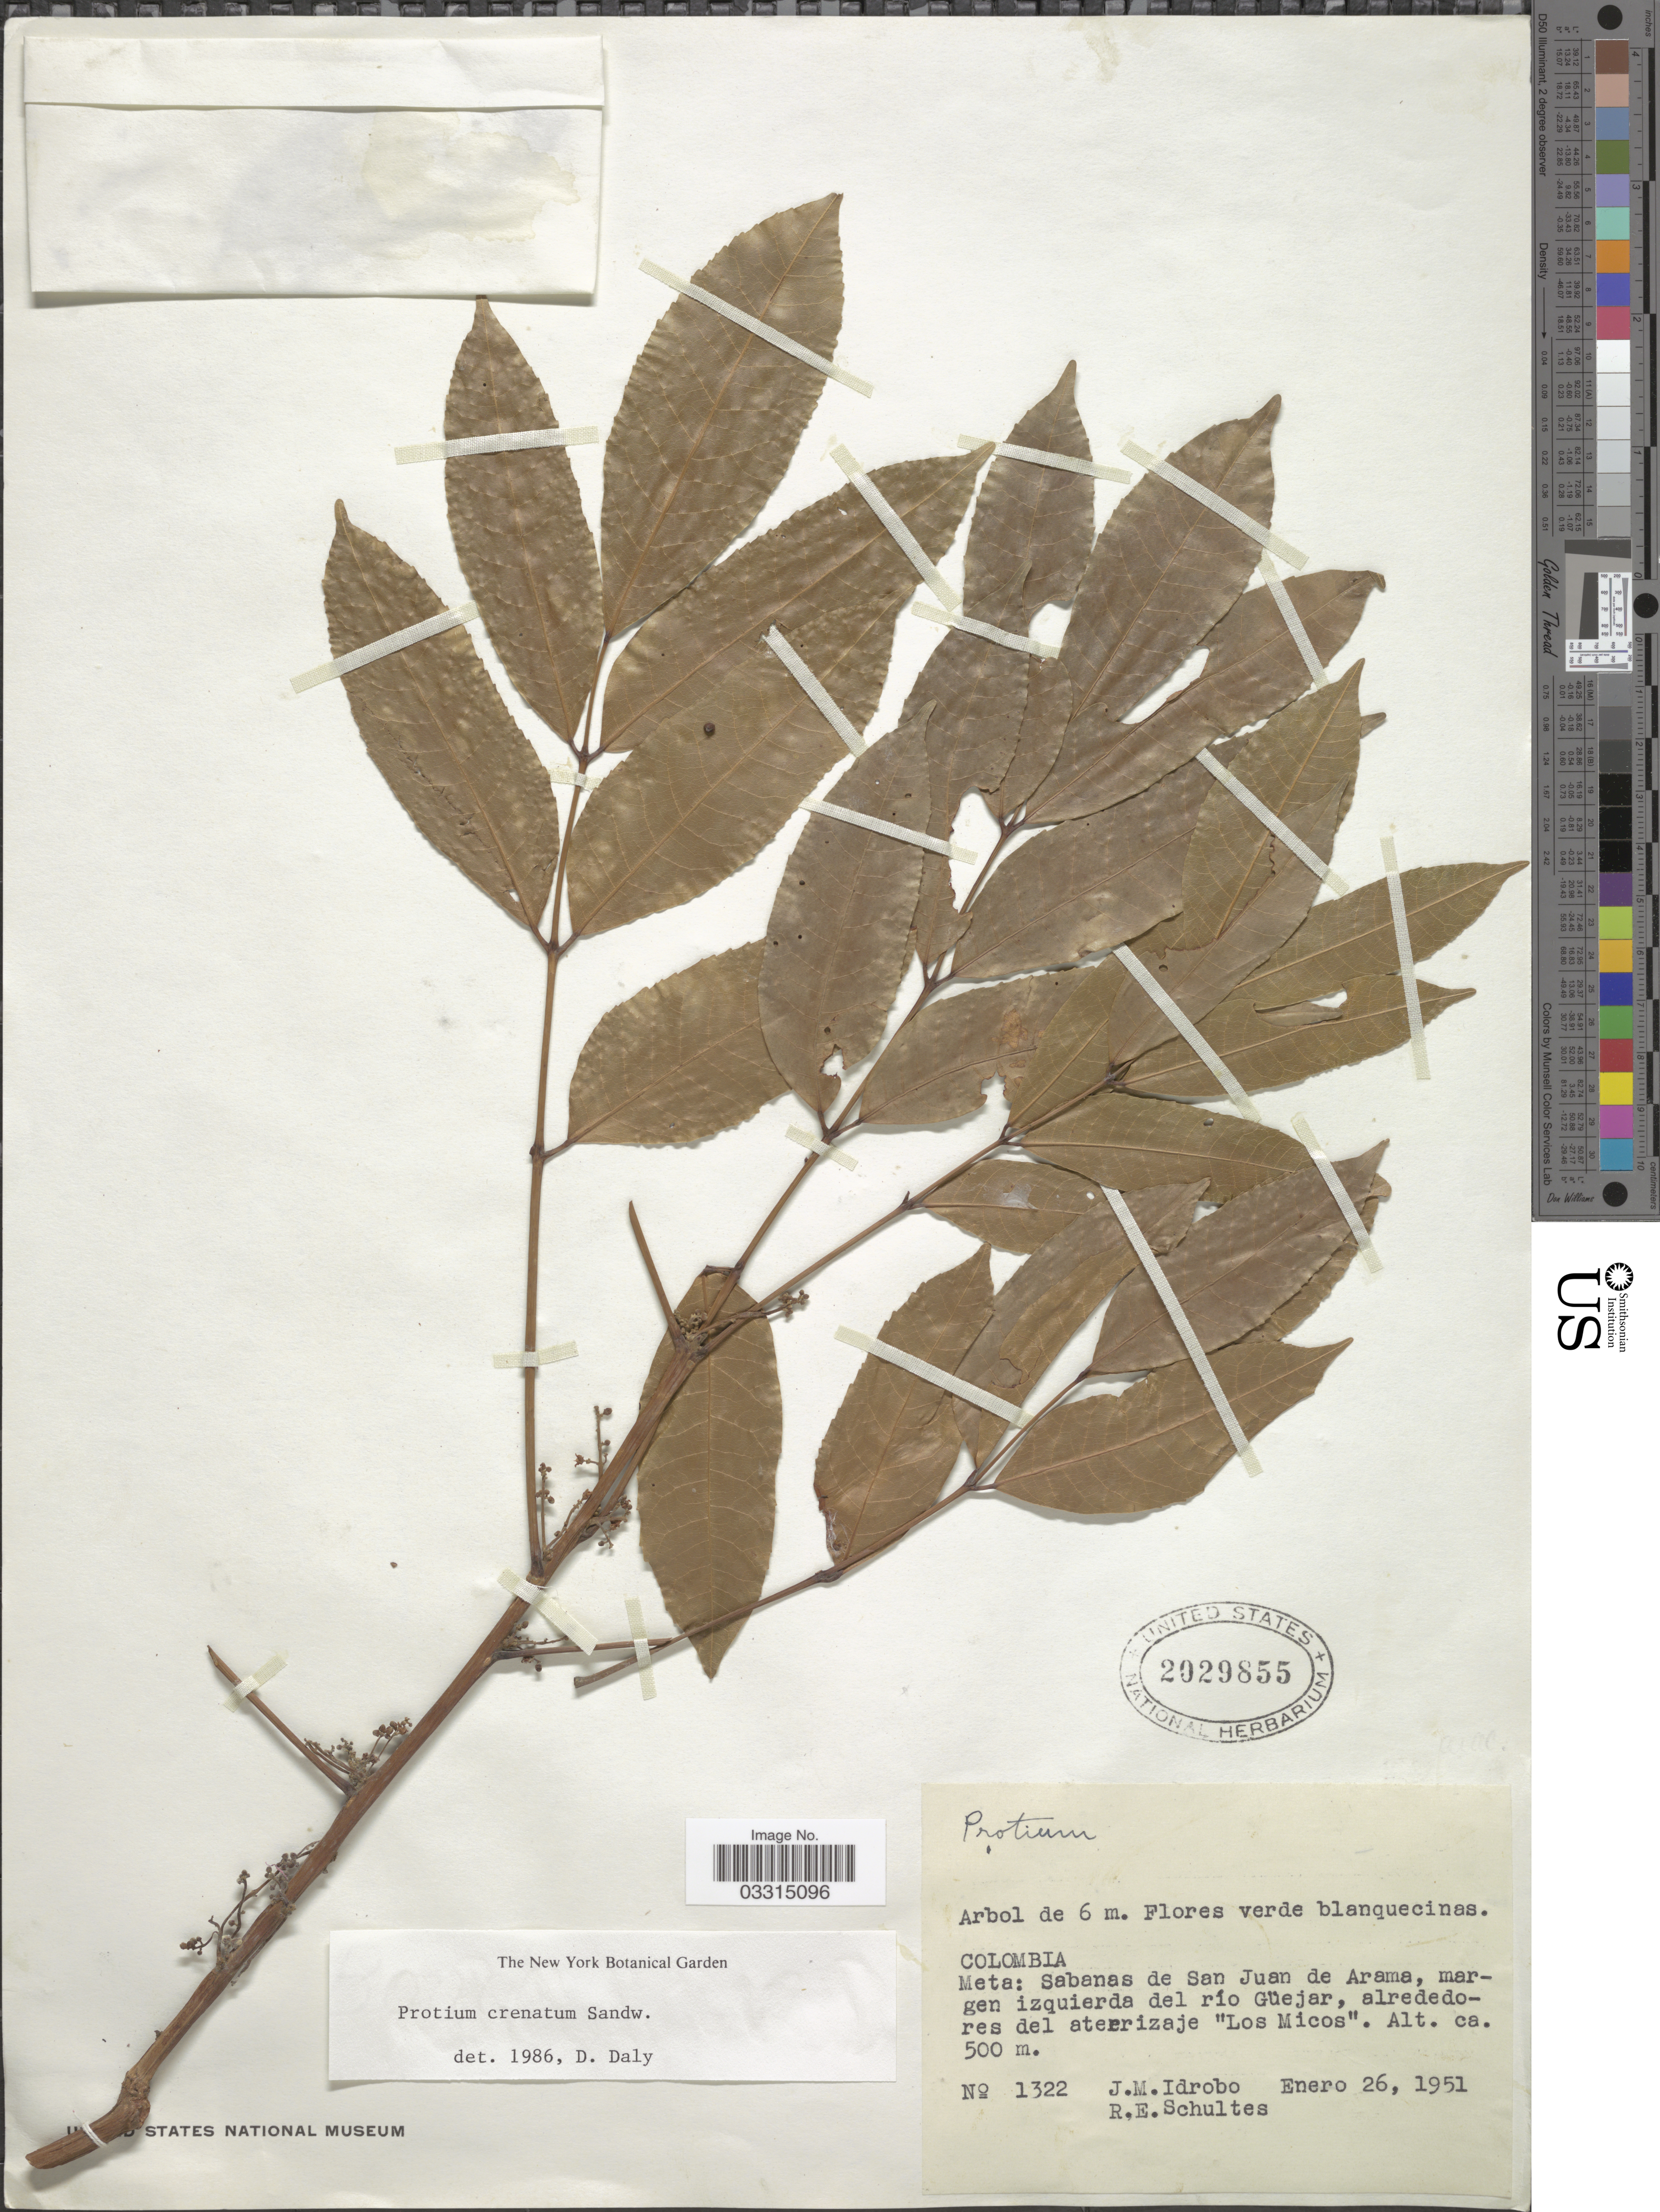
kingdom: Plantae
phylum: Tracheophyta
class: Magnoliopsida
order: Sapindales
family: Burseraceae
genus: Protium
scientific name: Protium crenatum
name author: Sandwith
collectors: J. M. Idrobo & R. E. Schultes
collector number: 1322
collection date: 1951-01-26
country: Colombia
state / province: Meta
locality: Sabanas de San Juan de Arama, margen izquierda del río Güejar, alrededores del aterrizaje "Los Micos".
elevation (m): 500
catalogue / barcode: US 2029855